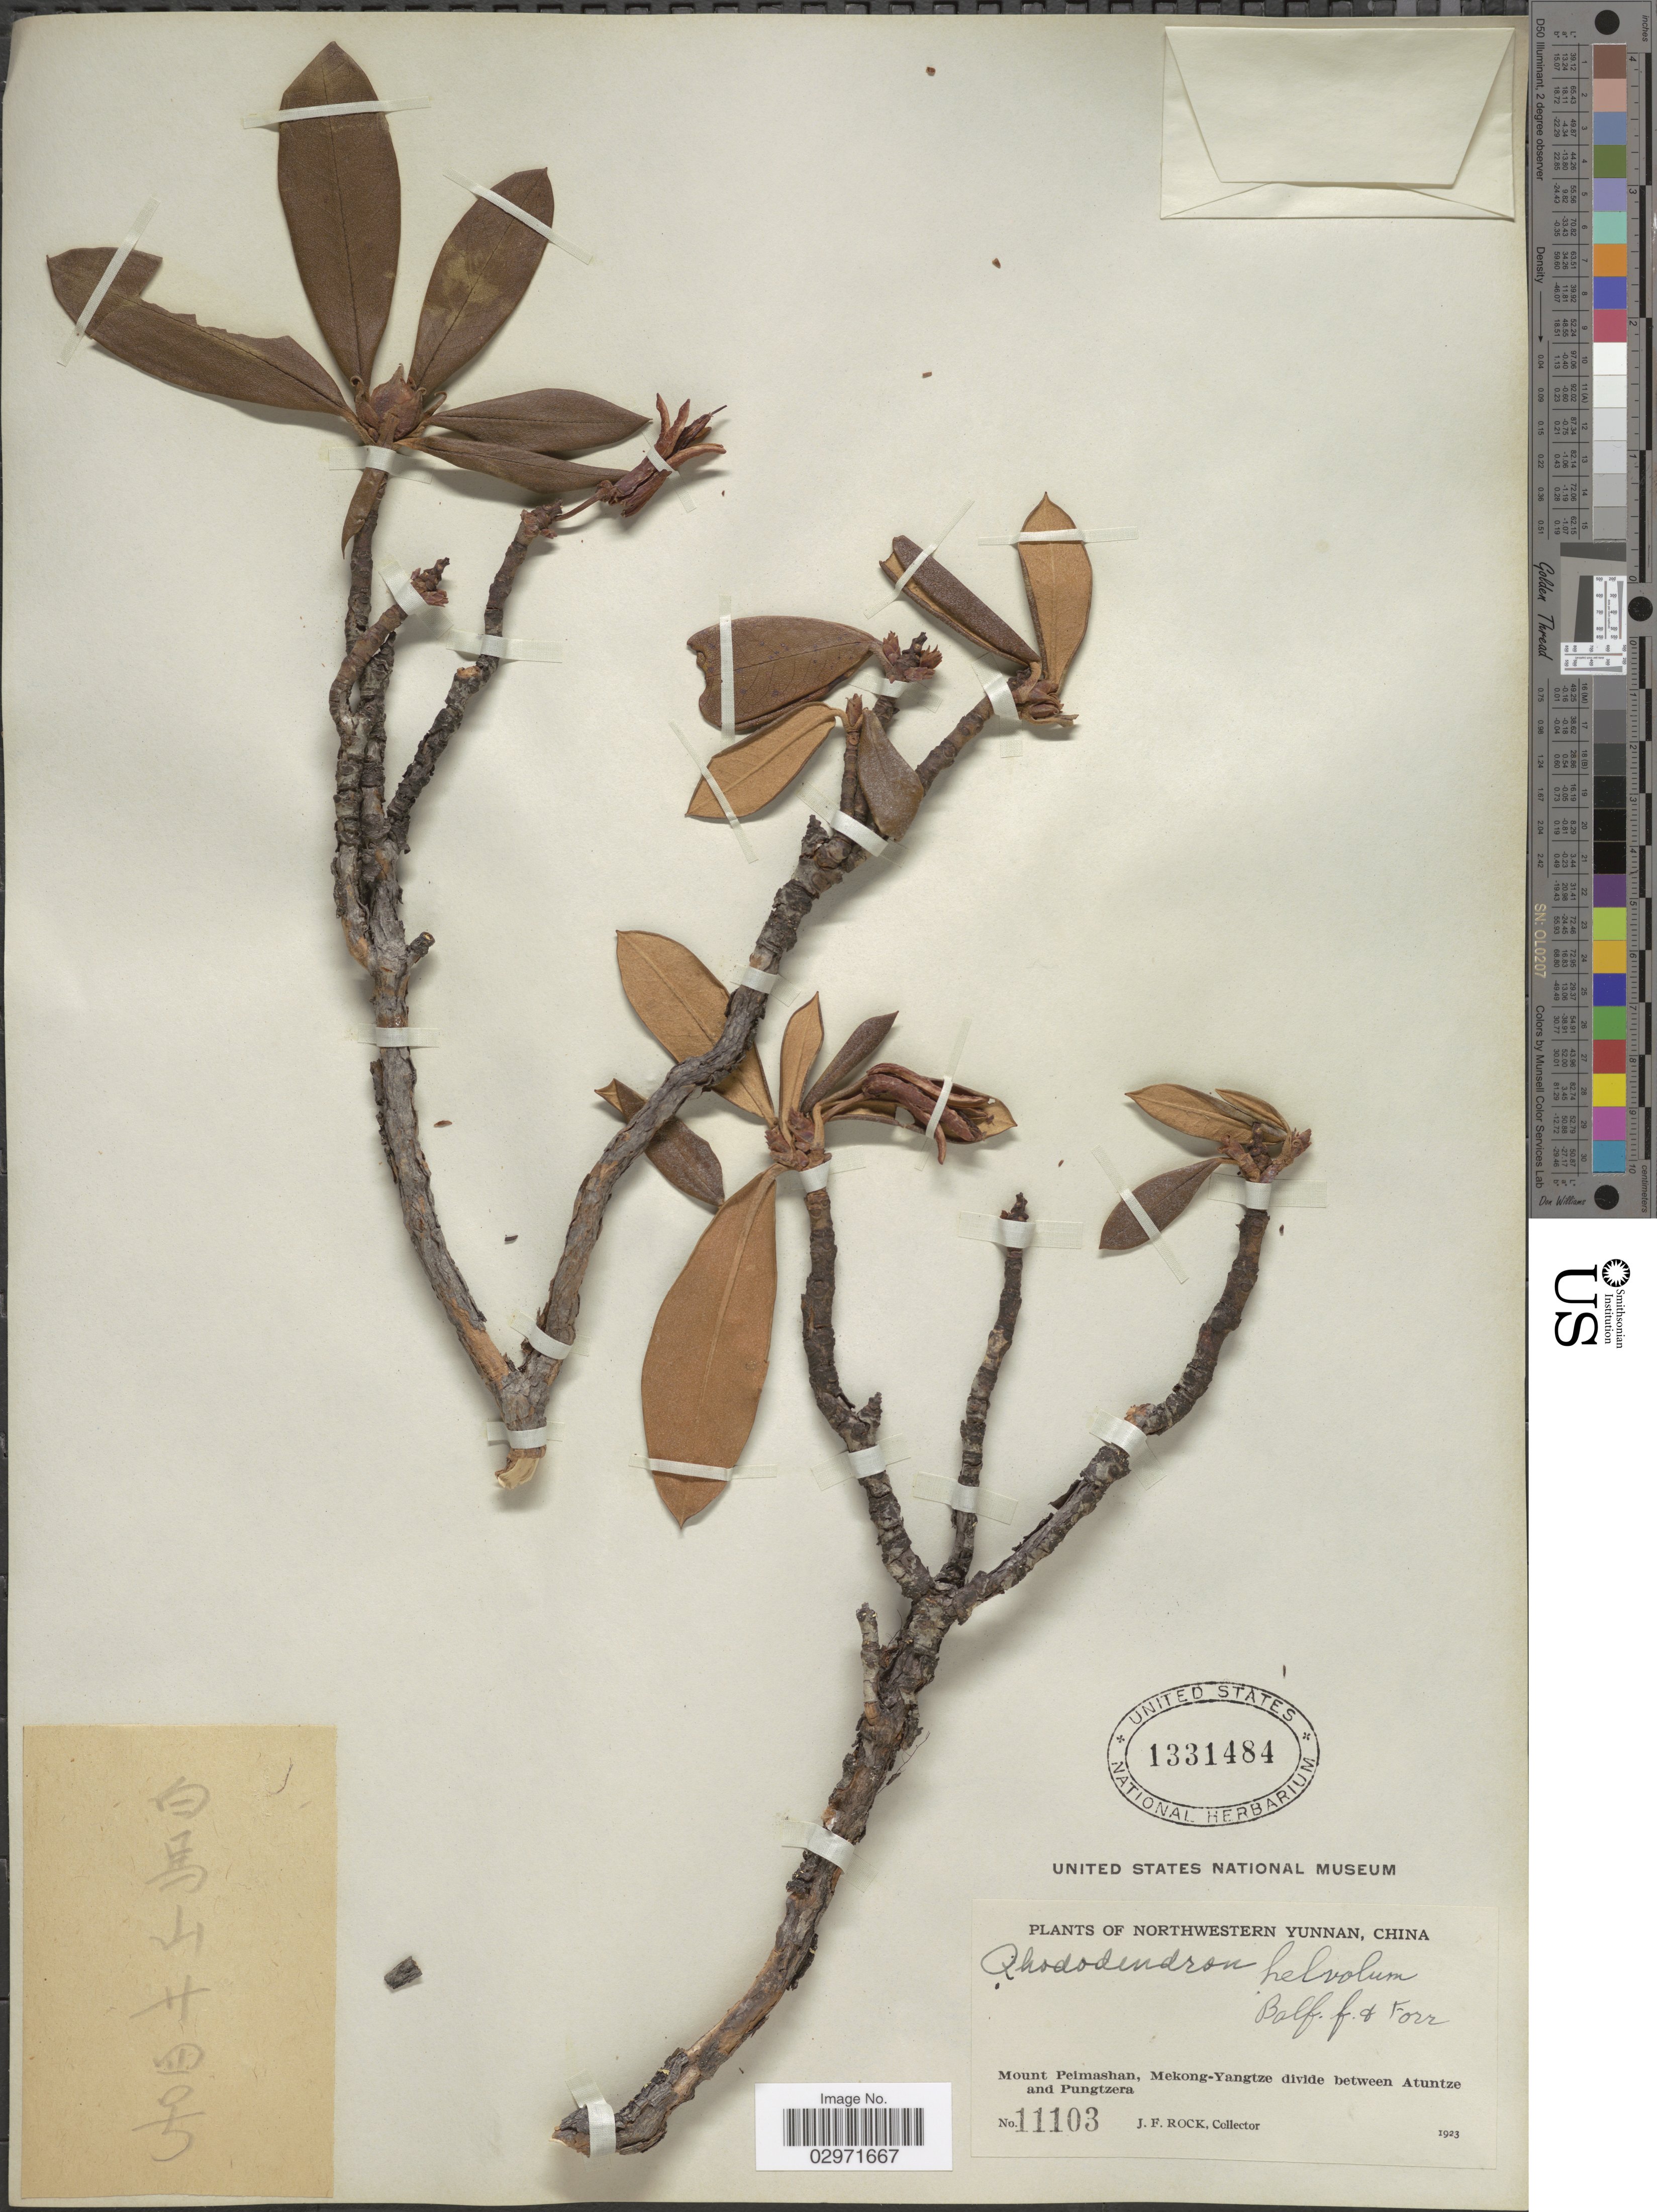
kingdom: Plantae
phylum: Tracheophyta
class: Magnoliopsida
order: Ericales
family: Ericaceae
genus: Rhododendron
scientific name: Rhododendron levistratum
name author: Balf. f. & Forrest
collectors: J. Rock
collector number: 11103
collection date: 1923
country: China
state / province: Yunnan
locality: Northwestern Yunnan. Mount Peimashan, Mekong-Yangtze divide between Atuntze and Pungtzera.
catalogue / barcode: US 1331484